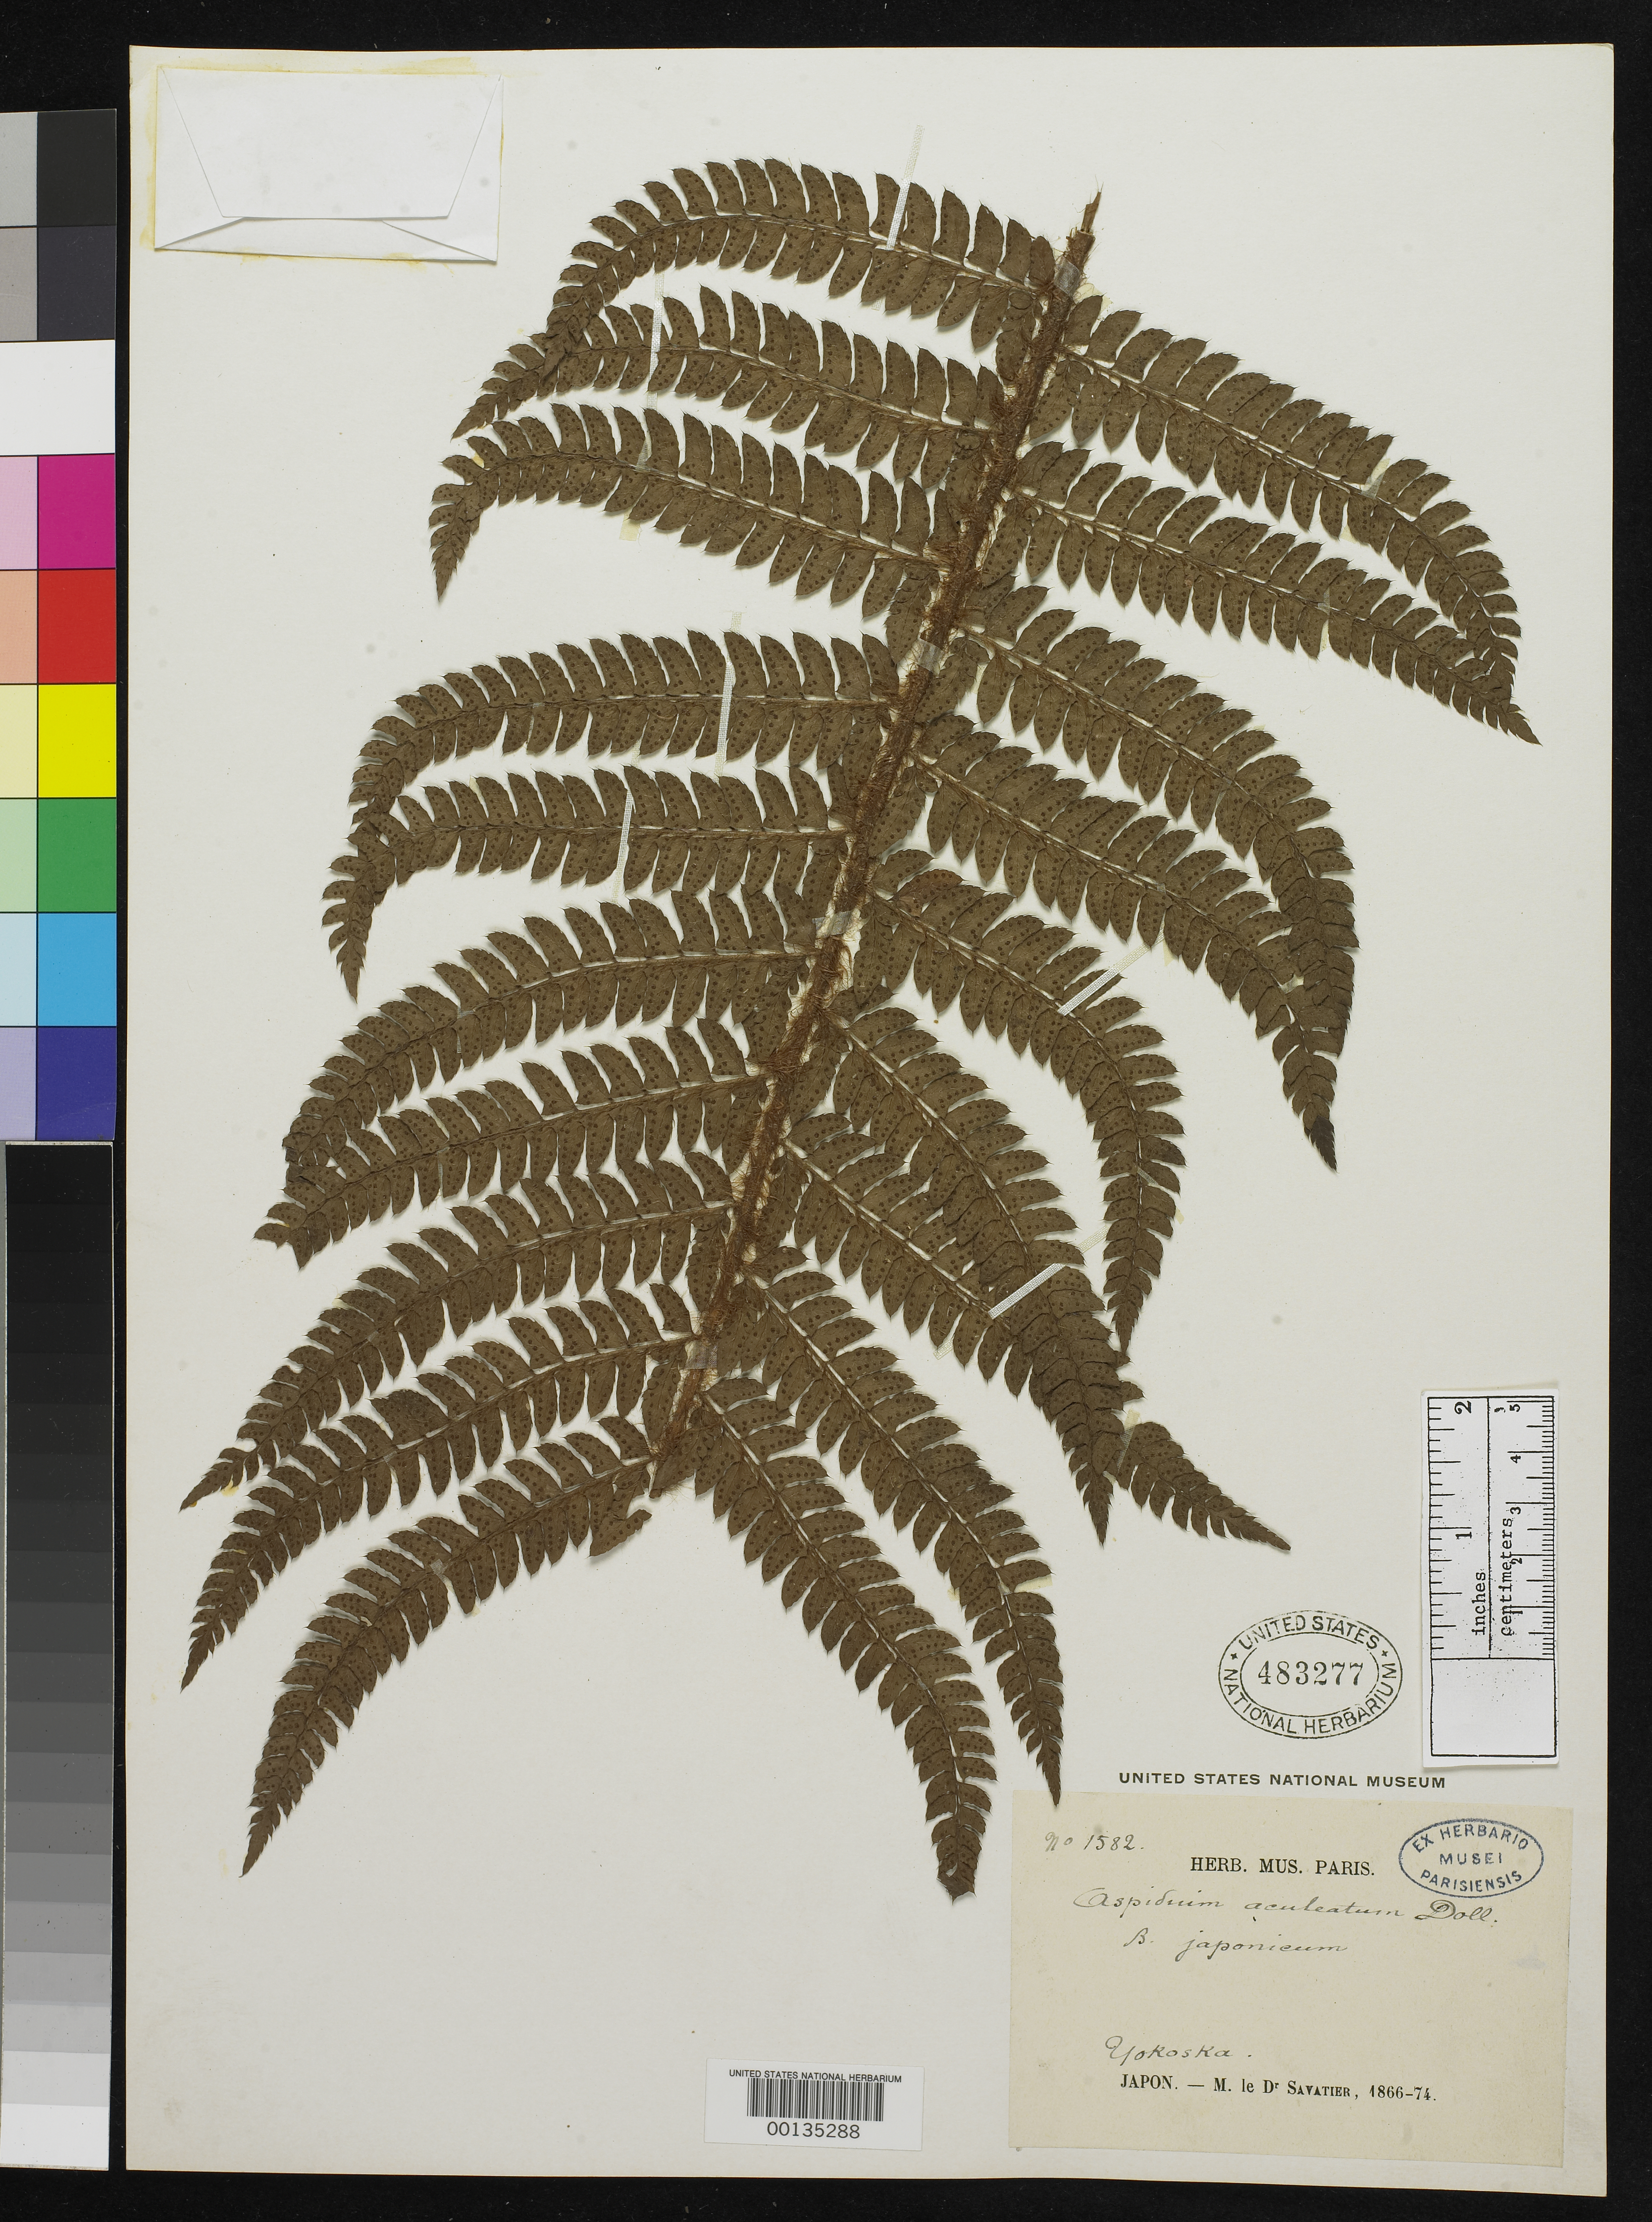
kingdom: Plantae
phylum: Tracheophyta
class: Polypodiopsida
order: Polypodiales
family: Tectariaceae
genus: Aspidium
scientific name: Aspidium aculeatum var. japonicum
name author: Franch. & Sav.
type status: Holotype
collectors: P. Savatier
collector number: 1582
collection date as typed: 1866 to -- --- 1874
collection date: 1866/1874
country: Japan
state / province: Kanagawa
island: Honshu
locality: Yokaska. Yokohama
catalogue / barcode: US 483277